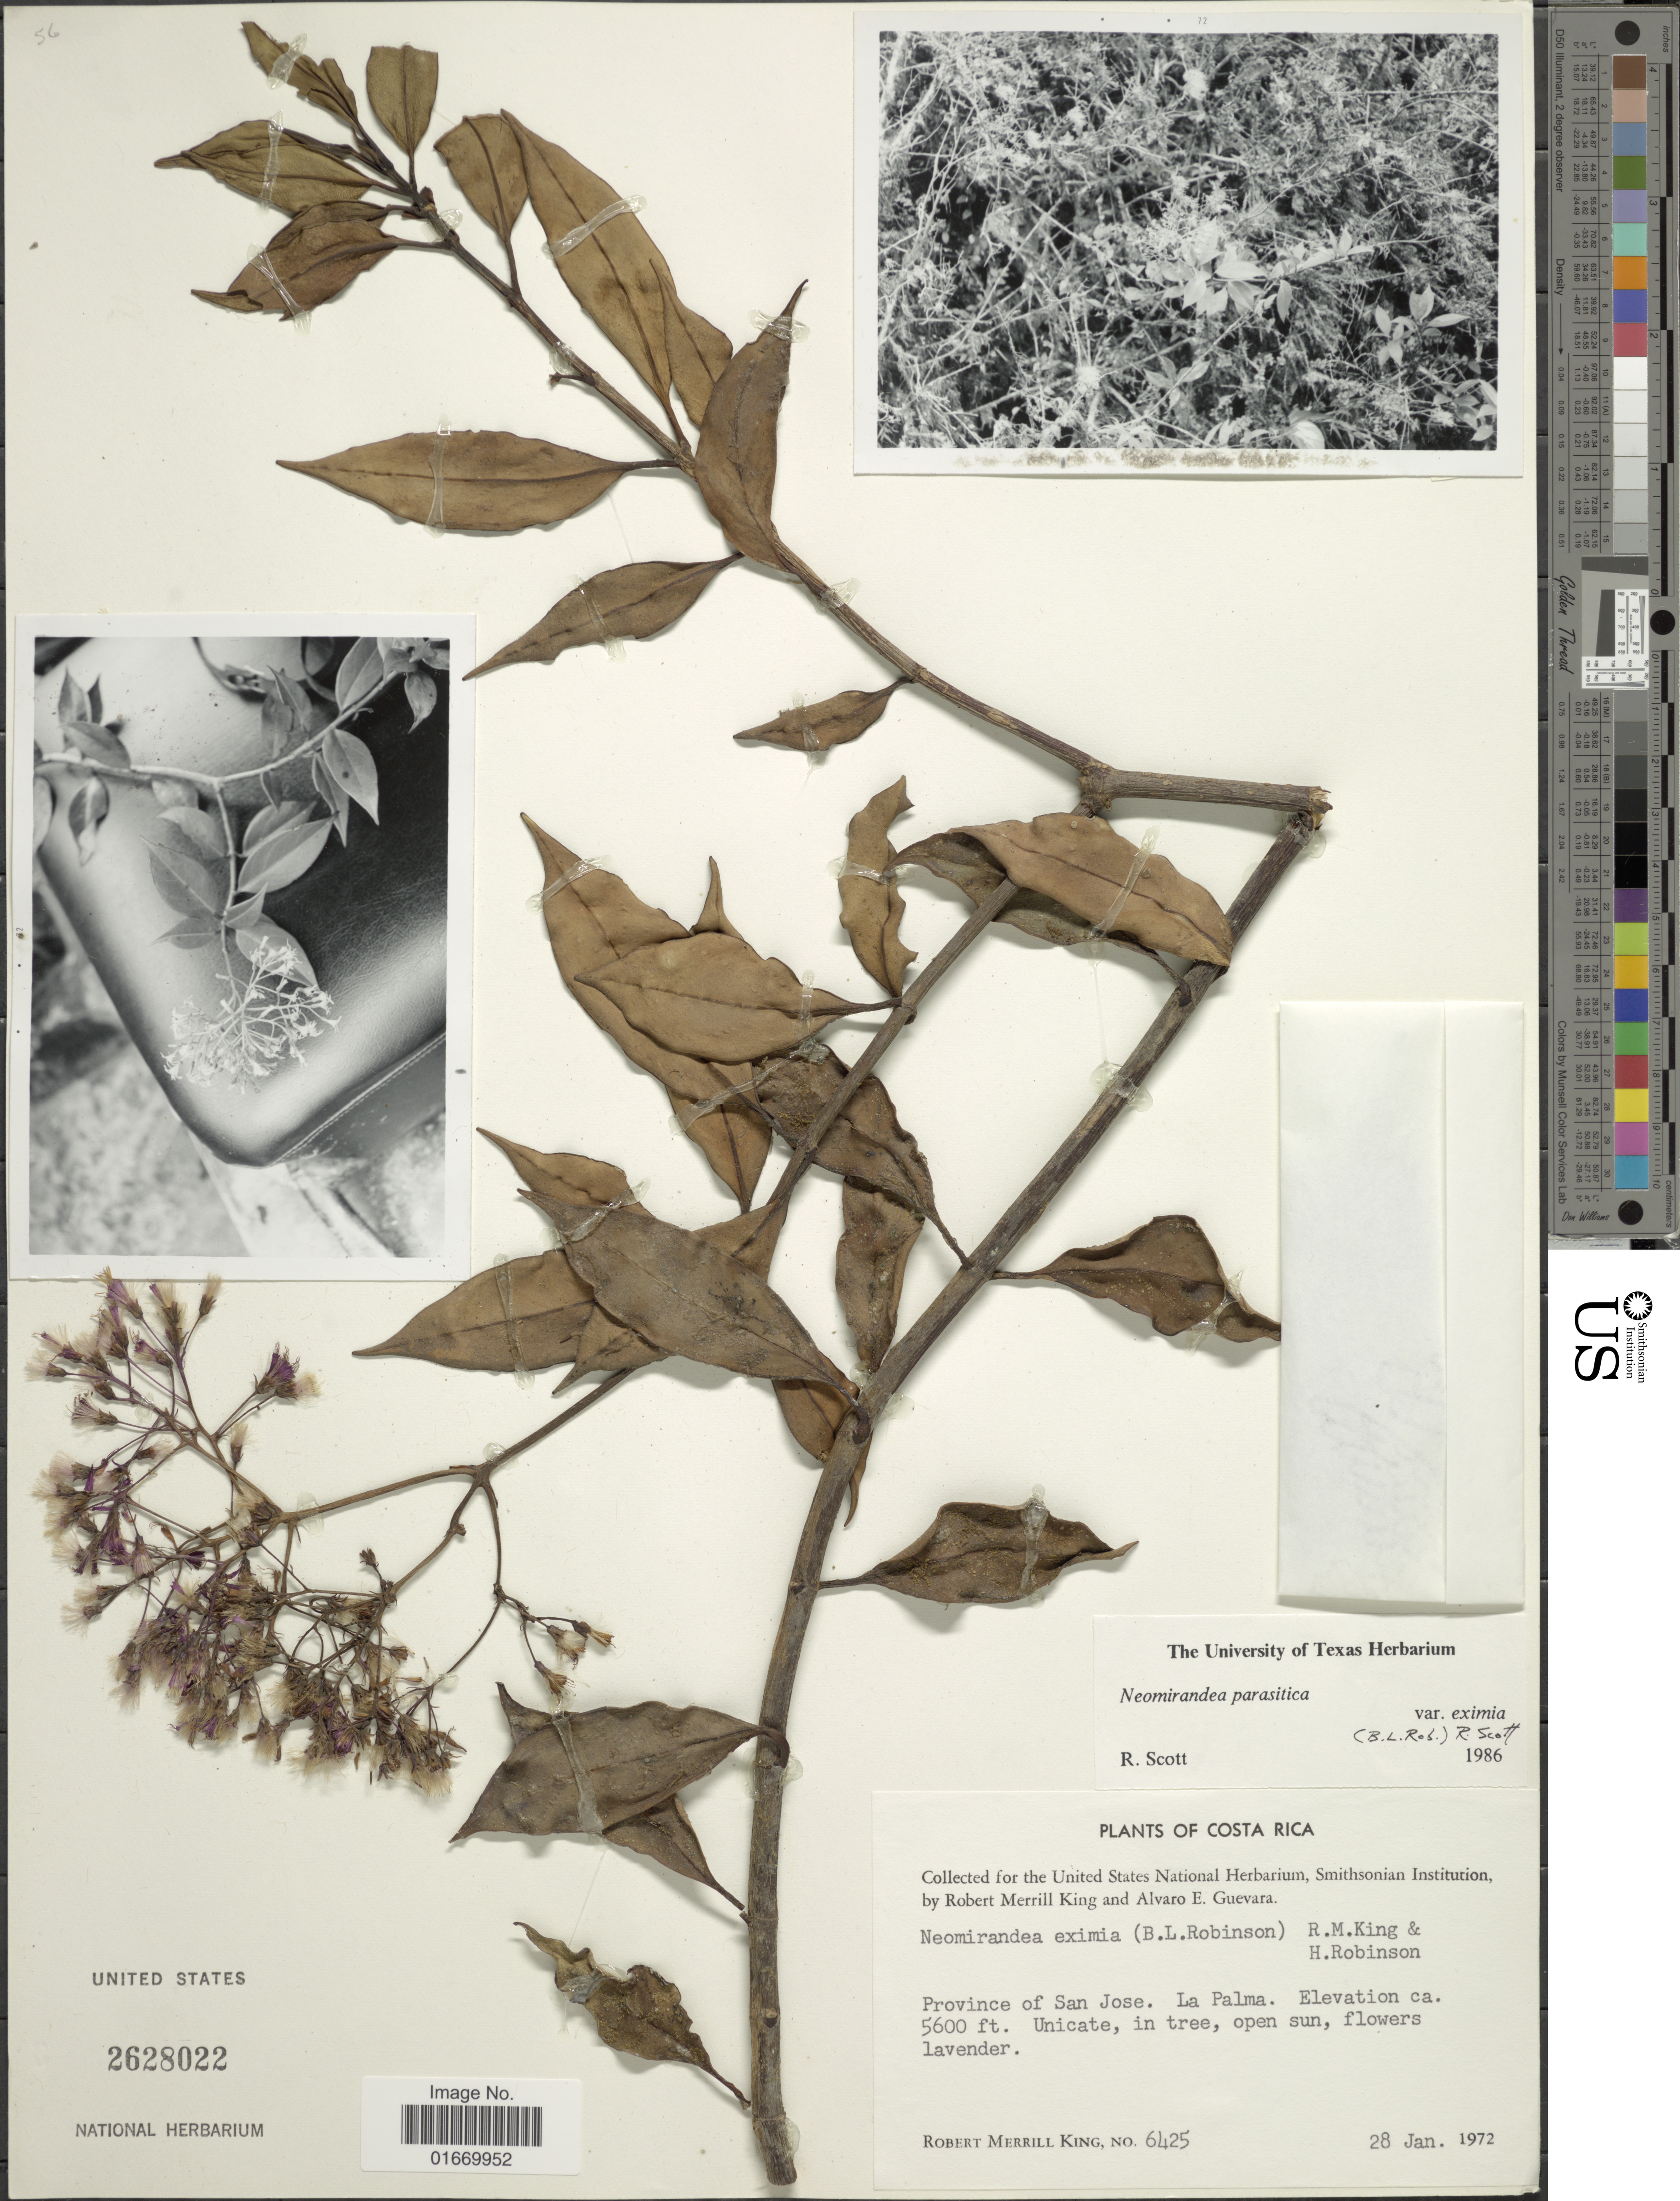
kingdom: Plantae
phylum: Tracheophyta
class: Magnoliopsida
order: Asterales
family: Asteraceae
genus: Neomirandea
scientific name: Neomirandea eximia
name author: (B.L. Rob.) R.M. King & H. Rob.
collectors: R. M. King & A. E. Guevara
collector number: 6425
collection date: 1972-01-28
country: Costa Rica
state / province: San José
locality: La Palma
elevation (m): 1707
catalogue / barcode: US 2628022